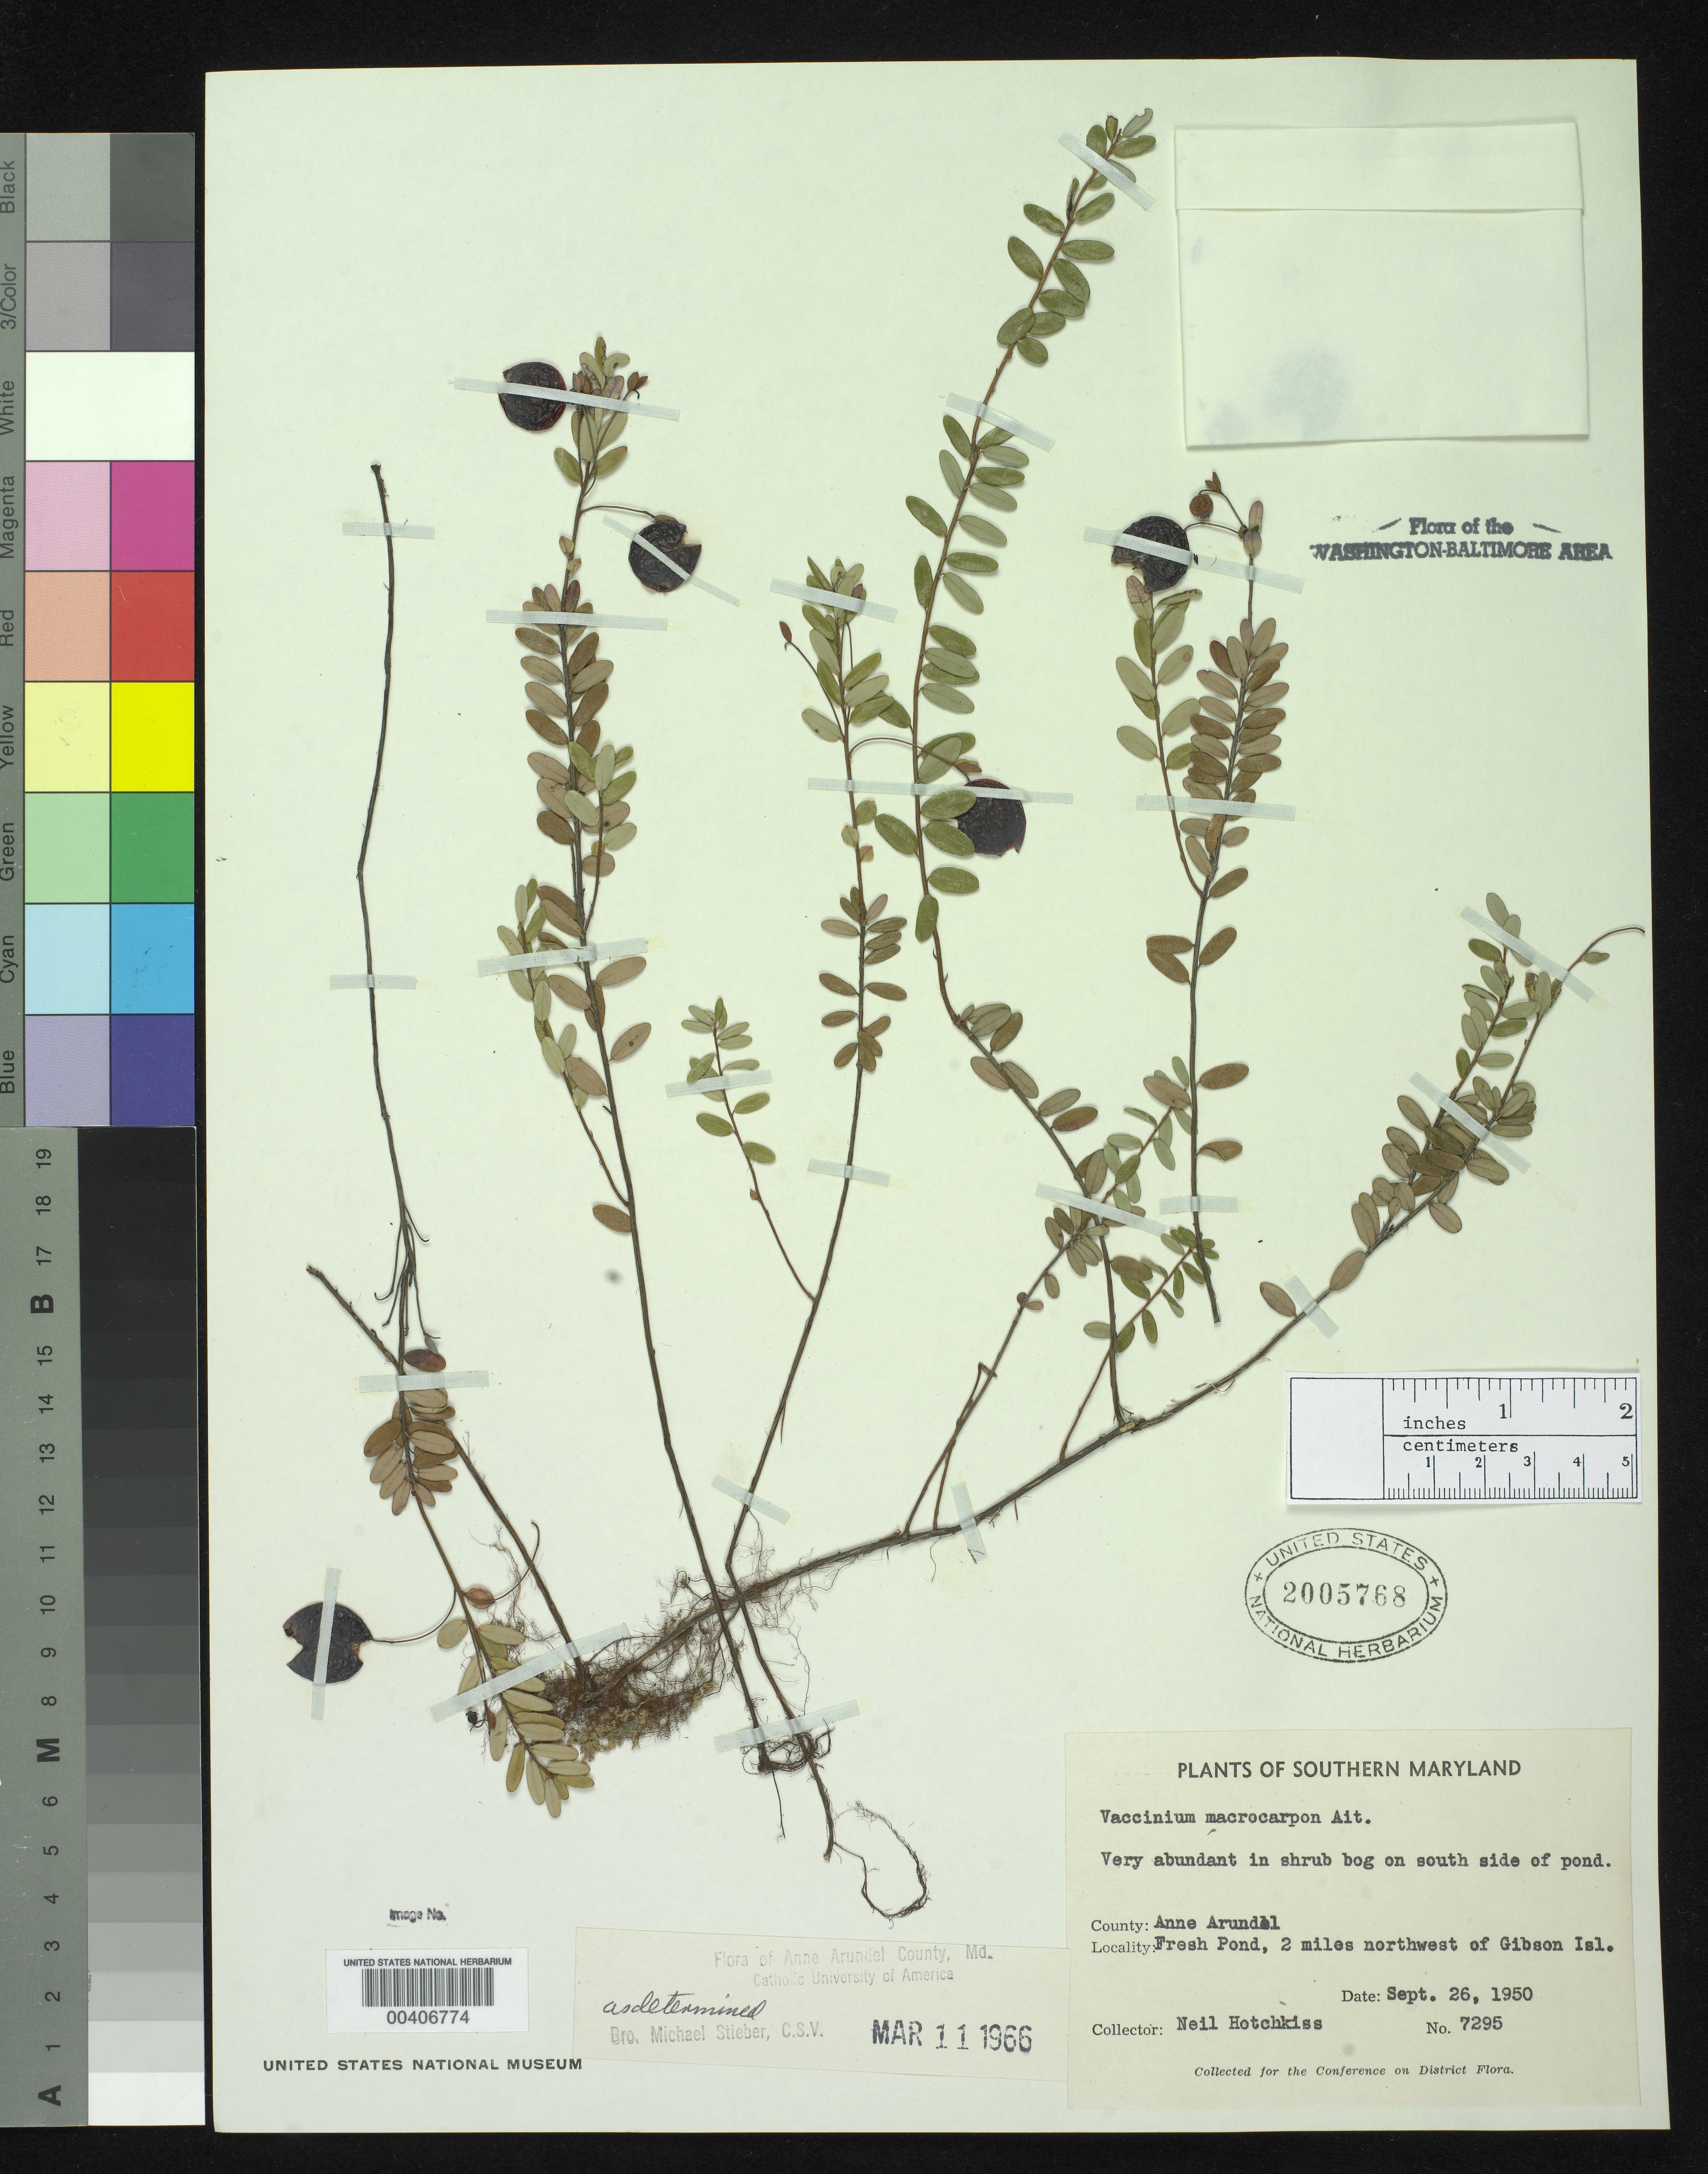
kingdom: Plantae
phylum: Tracheophyta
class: Magnoliopsida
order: Ericales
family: Ericaceae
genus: Vaccinium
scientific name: Vaccinium macrocarpon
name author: Aiton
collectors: N. Hotchkiss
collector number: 7295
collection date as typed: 26 Sep 1950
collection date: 1950-09-26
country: United States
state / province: Maryland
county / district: Anne Arundel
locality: Northwest of Gibson Island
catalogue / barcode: US 2005768